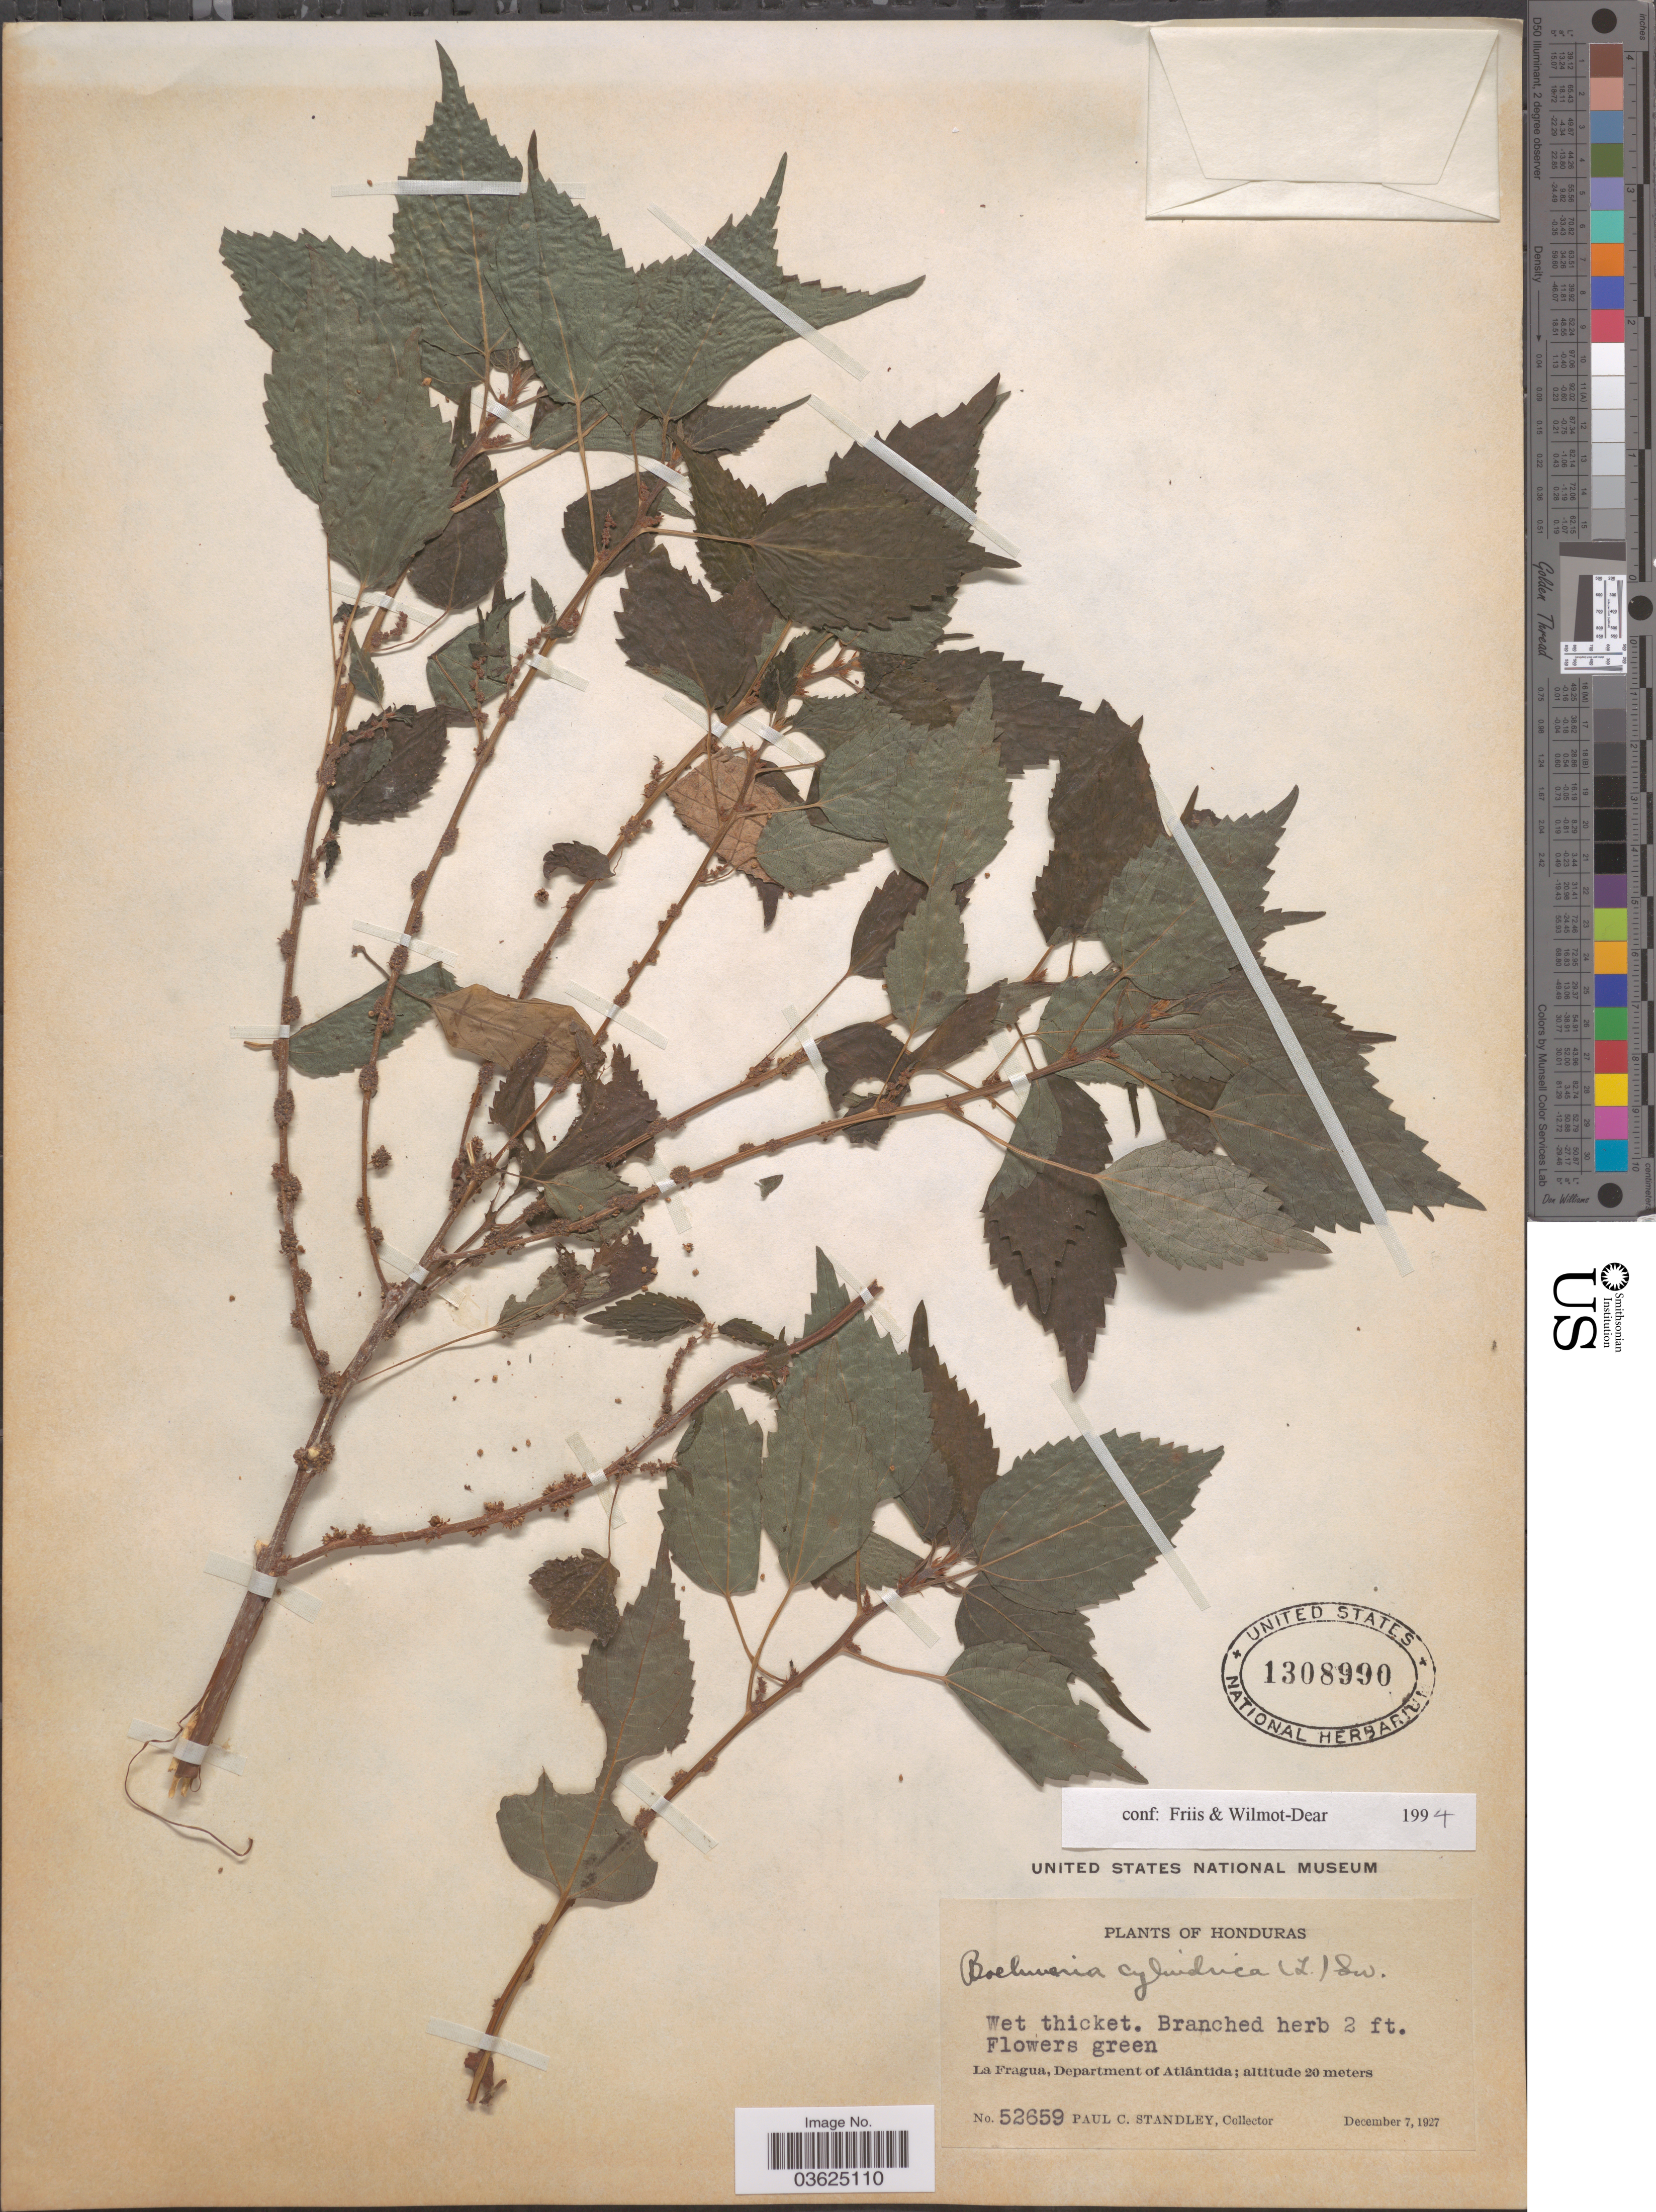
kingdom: Plantae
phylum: Tracheophyta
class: Magnoliopsida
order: Rosales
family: Urticaceae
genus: Boehmeria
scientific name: Boehmeria cylindrica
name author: (L.) Sw.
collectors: P. C. Standley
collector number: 52659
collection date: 1927-12-07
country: Honduras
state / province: Atlantida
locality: La Fragua, Department of Atlántida.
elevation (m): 20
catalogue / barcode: US 1308990